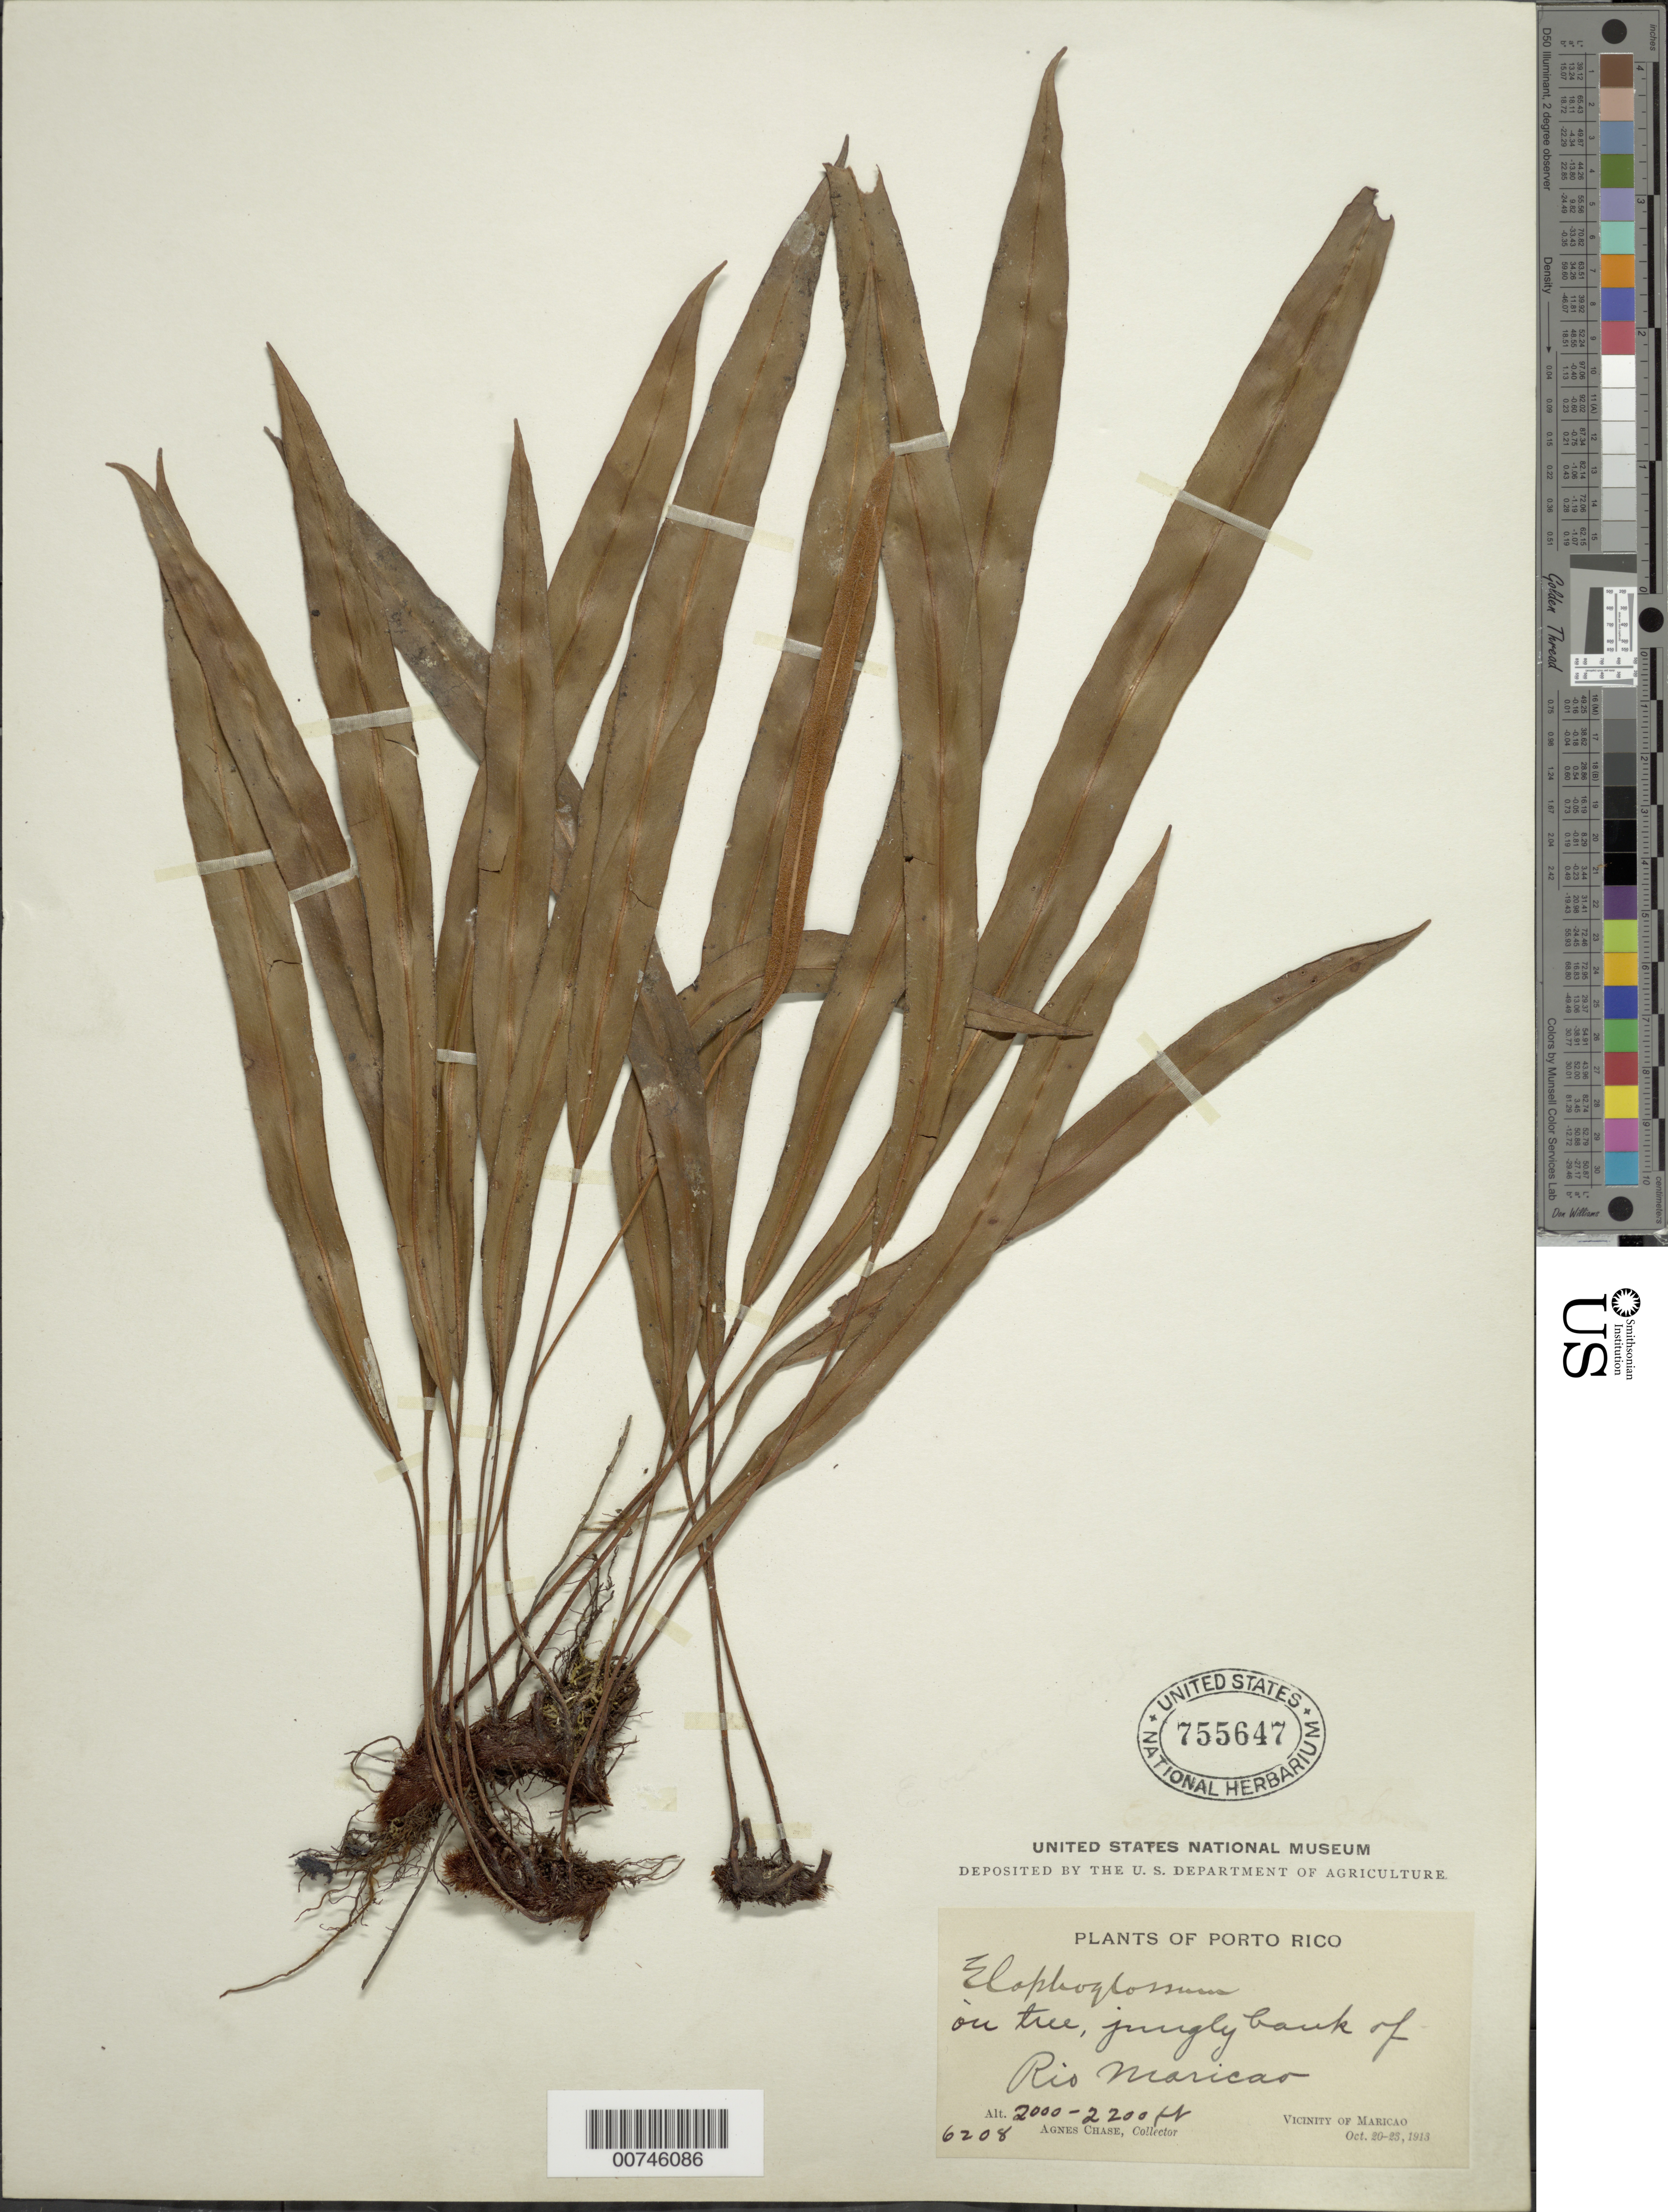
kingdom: Plantae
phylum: Tracheophyta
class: Polypodiopsida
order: Polypodiales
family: Dryopteridaceae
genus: Elaphoglossum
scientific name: Elaphoglossum petiolatum var. dussii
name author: (Underw. ex Maxon) Proctor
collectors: A. Chase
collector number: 6208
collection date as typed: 20 Oct 1913 to 23 Oct 1913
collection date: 1913-10-20/1913-10-23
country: Puerto Rico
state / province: Maricao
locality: Río Maricao, vicinity of Maricao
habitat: On tree, jungly bank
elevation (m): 610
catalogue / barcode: US 755647